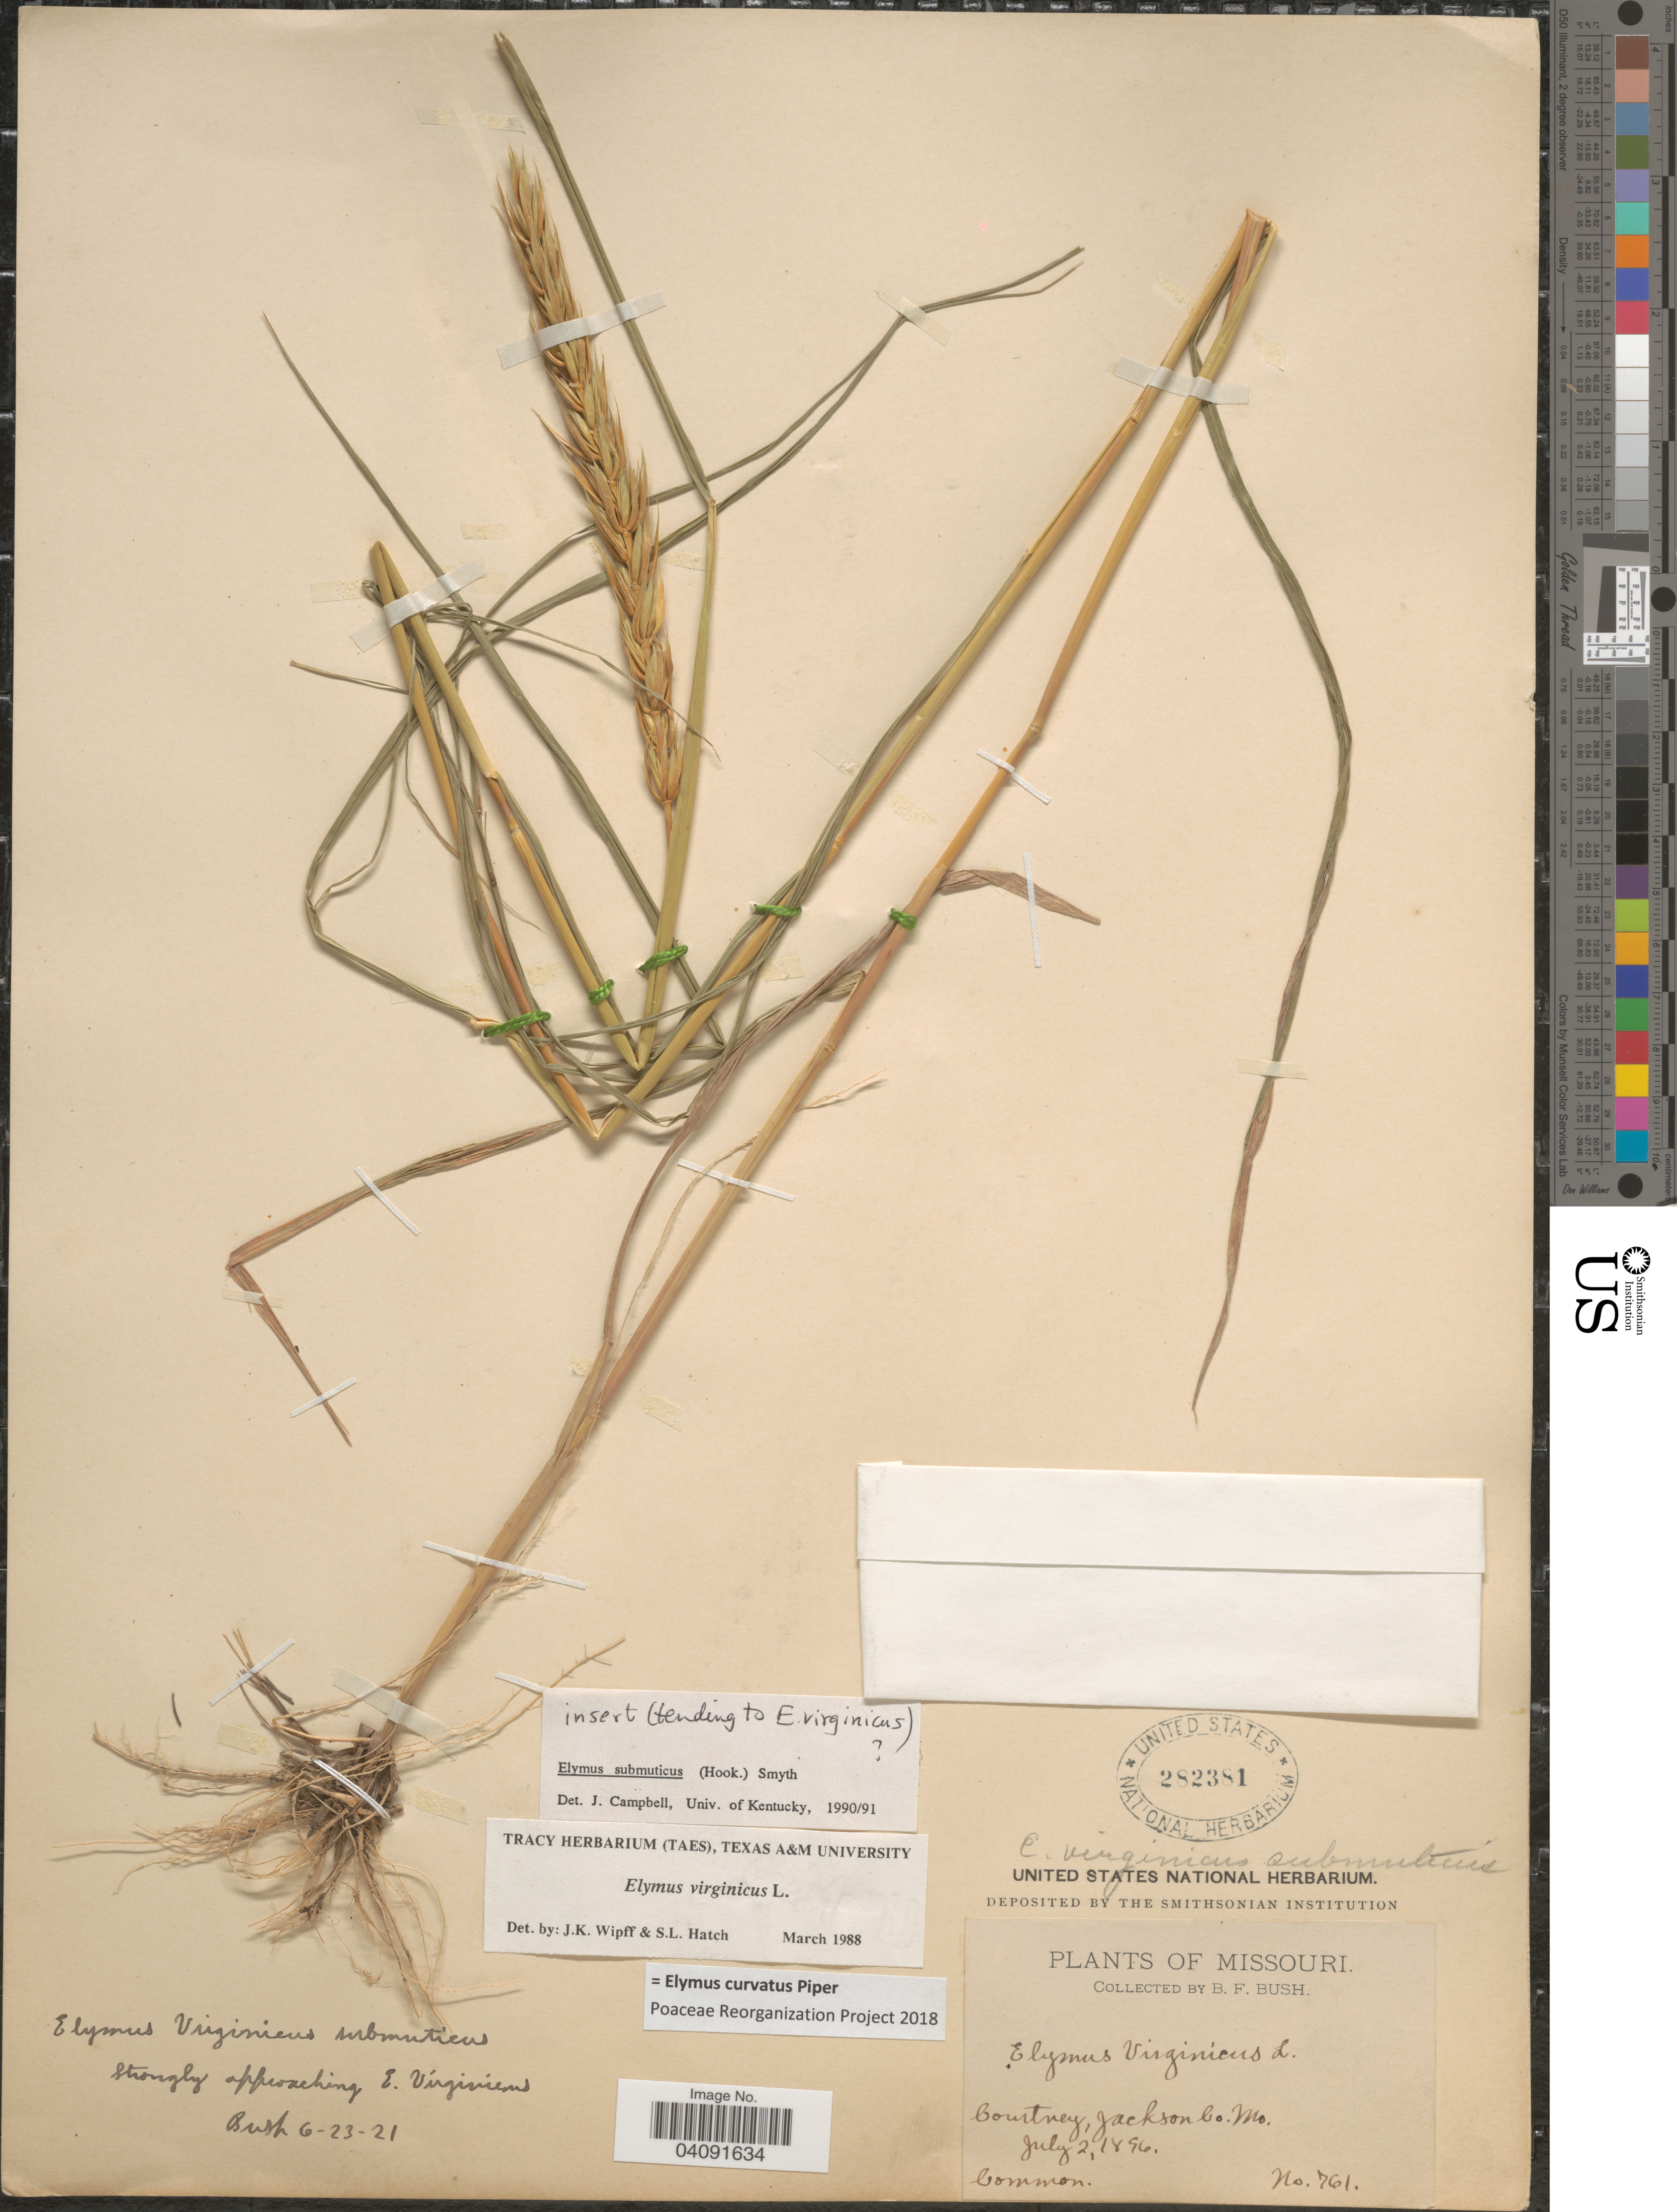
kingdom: Plantae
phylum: Tracheophyta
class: Liliopsida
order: Poales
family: Poaceae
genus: Elymus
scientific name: Elymus curvatus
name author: Piper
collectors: B. F. Bush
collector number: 761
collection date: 1896-07-02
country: United States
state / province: Missouri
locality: Courtney, Jackson Co.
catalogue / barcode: US 282381